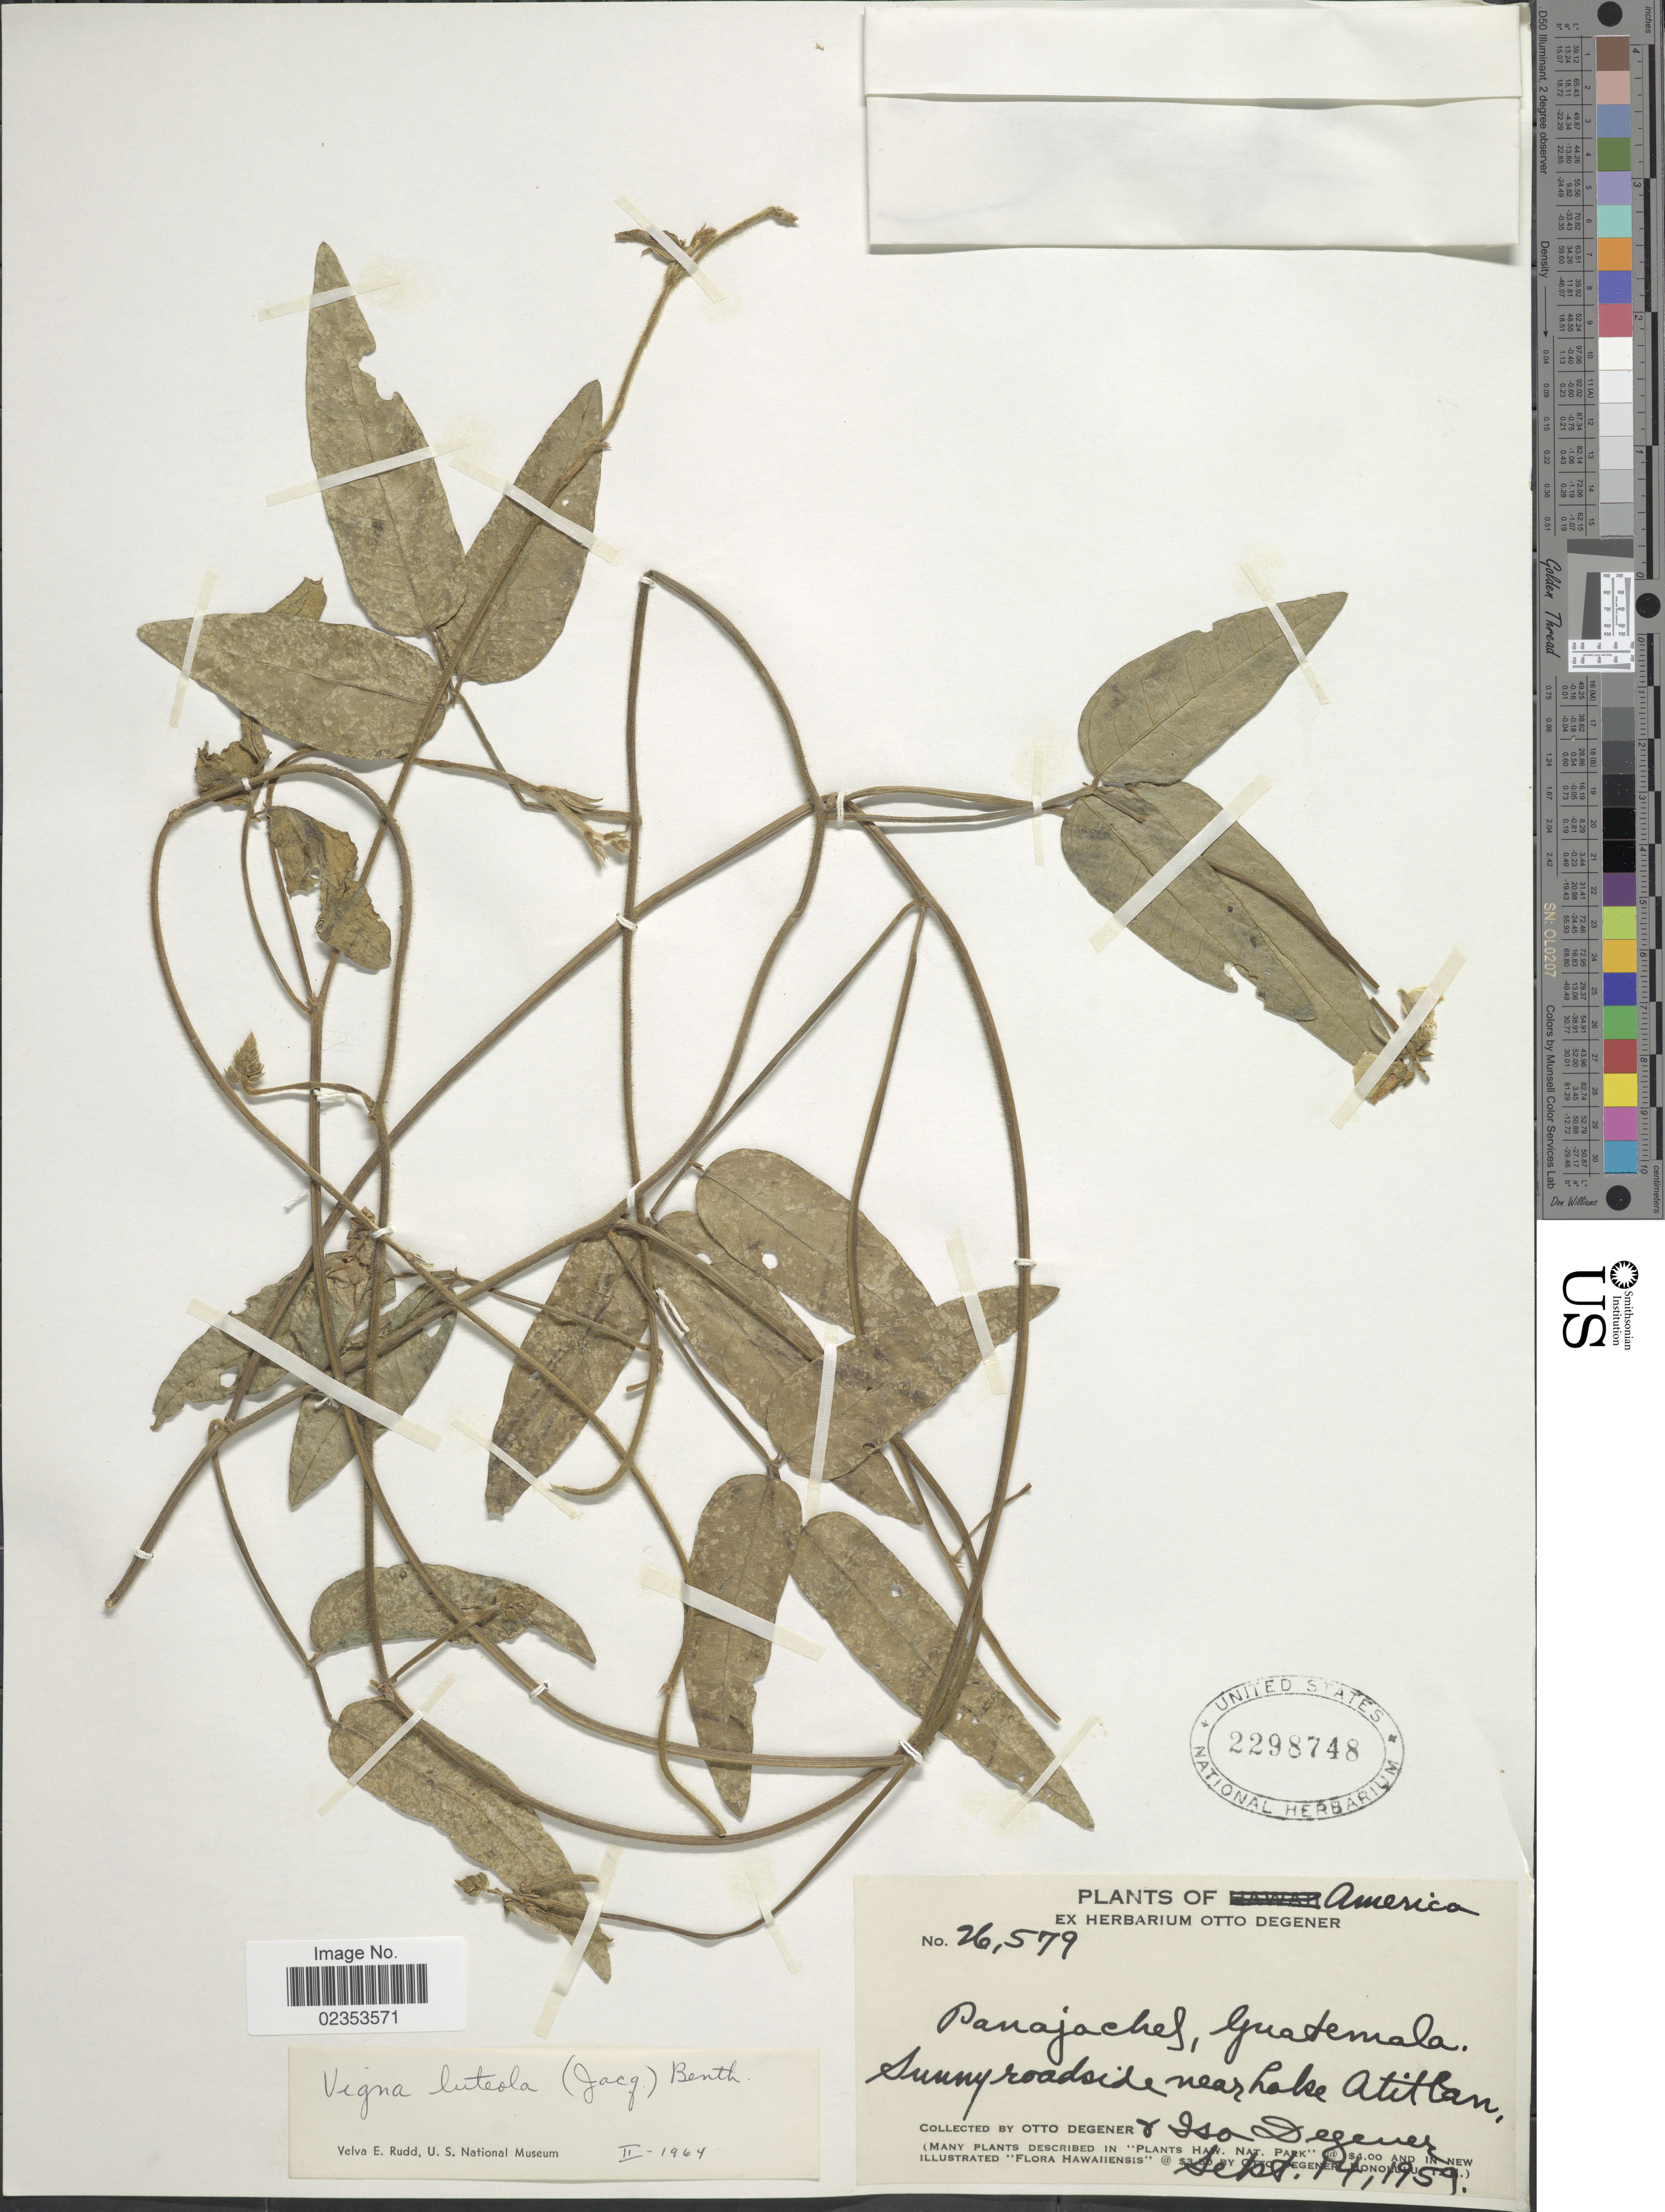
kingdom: Plantae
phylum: Tracheophyta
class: Magnoliopsida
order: Fabales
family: Fabaceae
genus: Vigna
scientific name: Vigna luteola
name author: (Jacq.) Benth.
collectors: O. Degener & I. Degener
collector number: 26579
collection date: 1959-09-14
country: Guatemala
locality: Panajachel. Sunny roadside near Lake Atitlan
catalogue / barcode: US 2298748